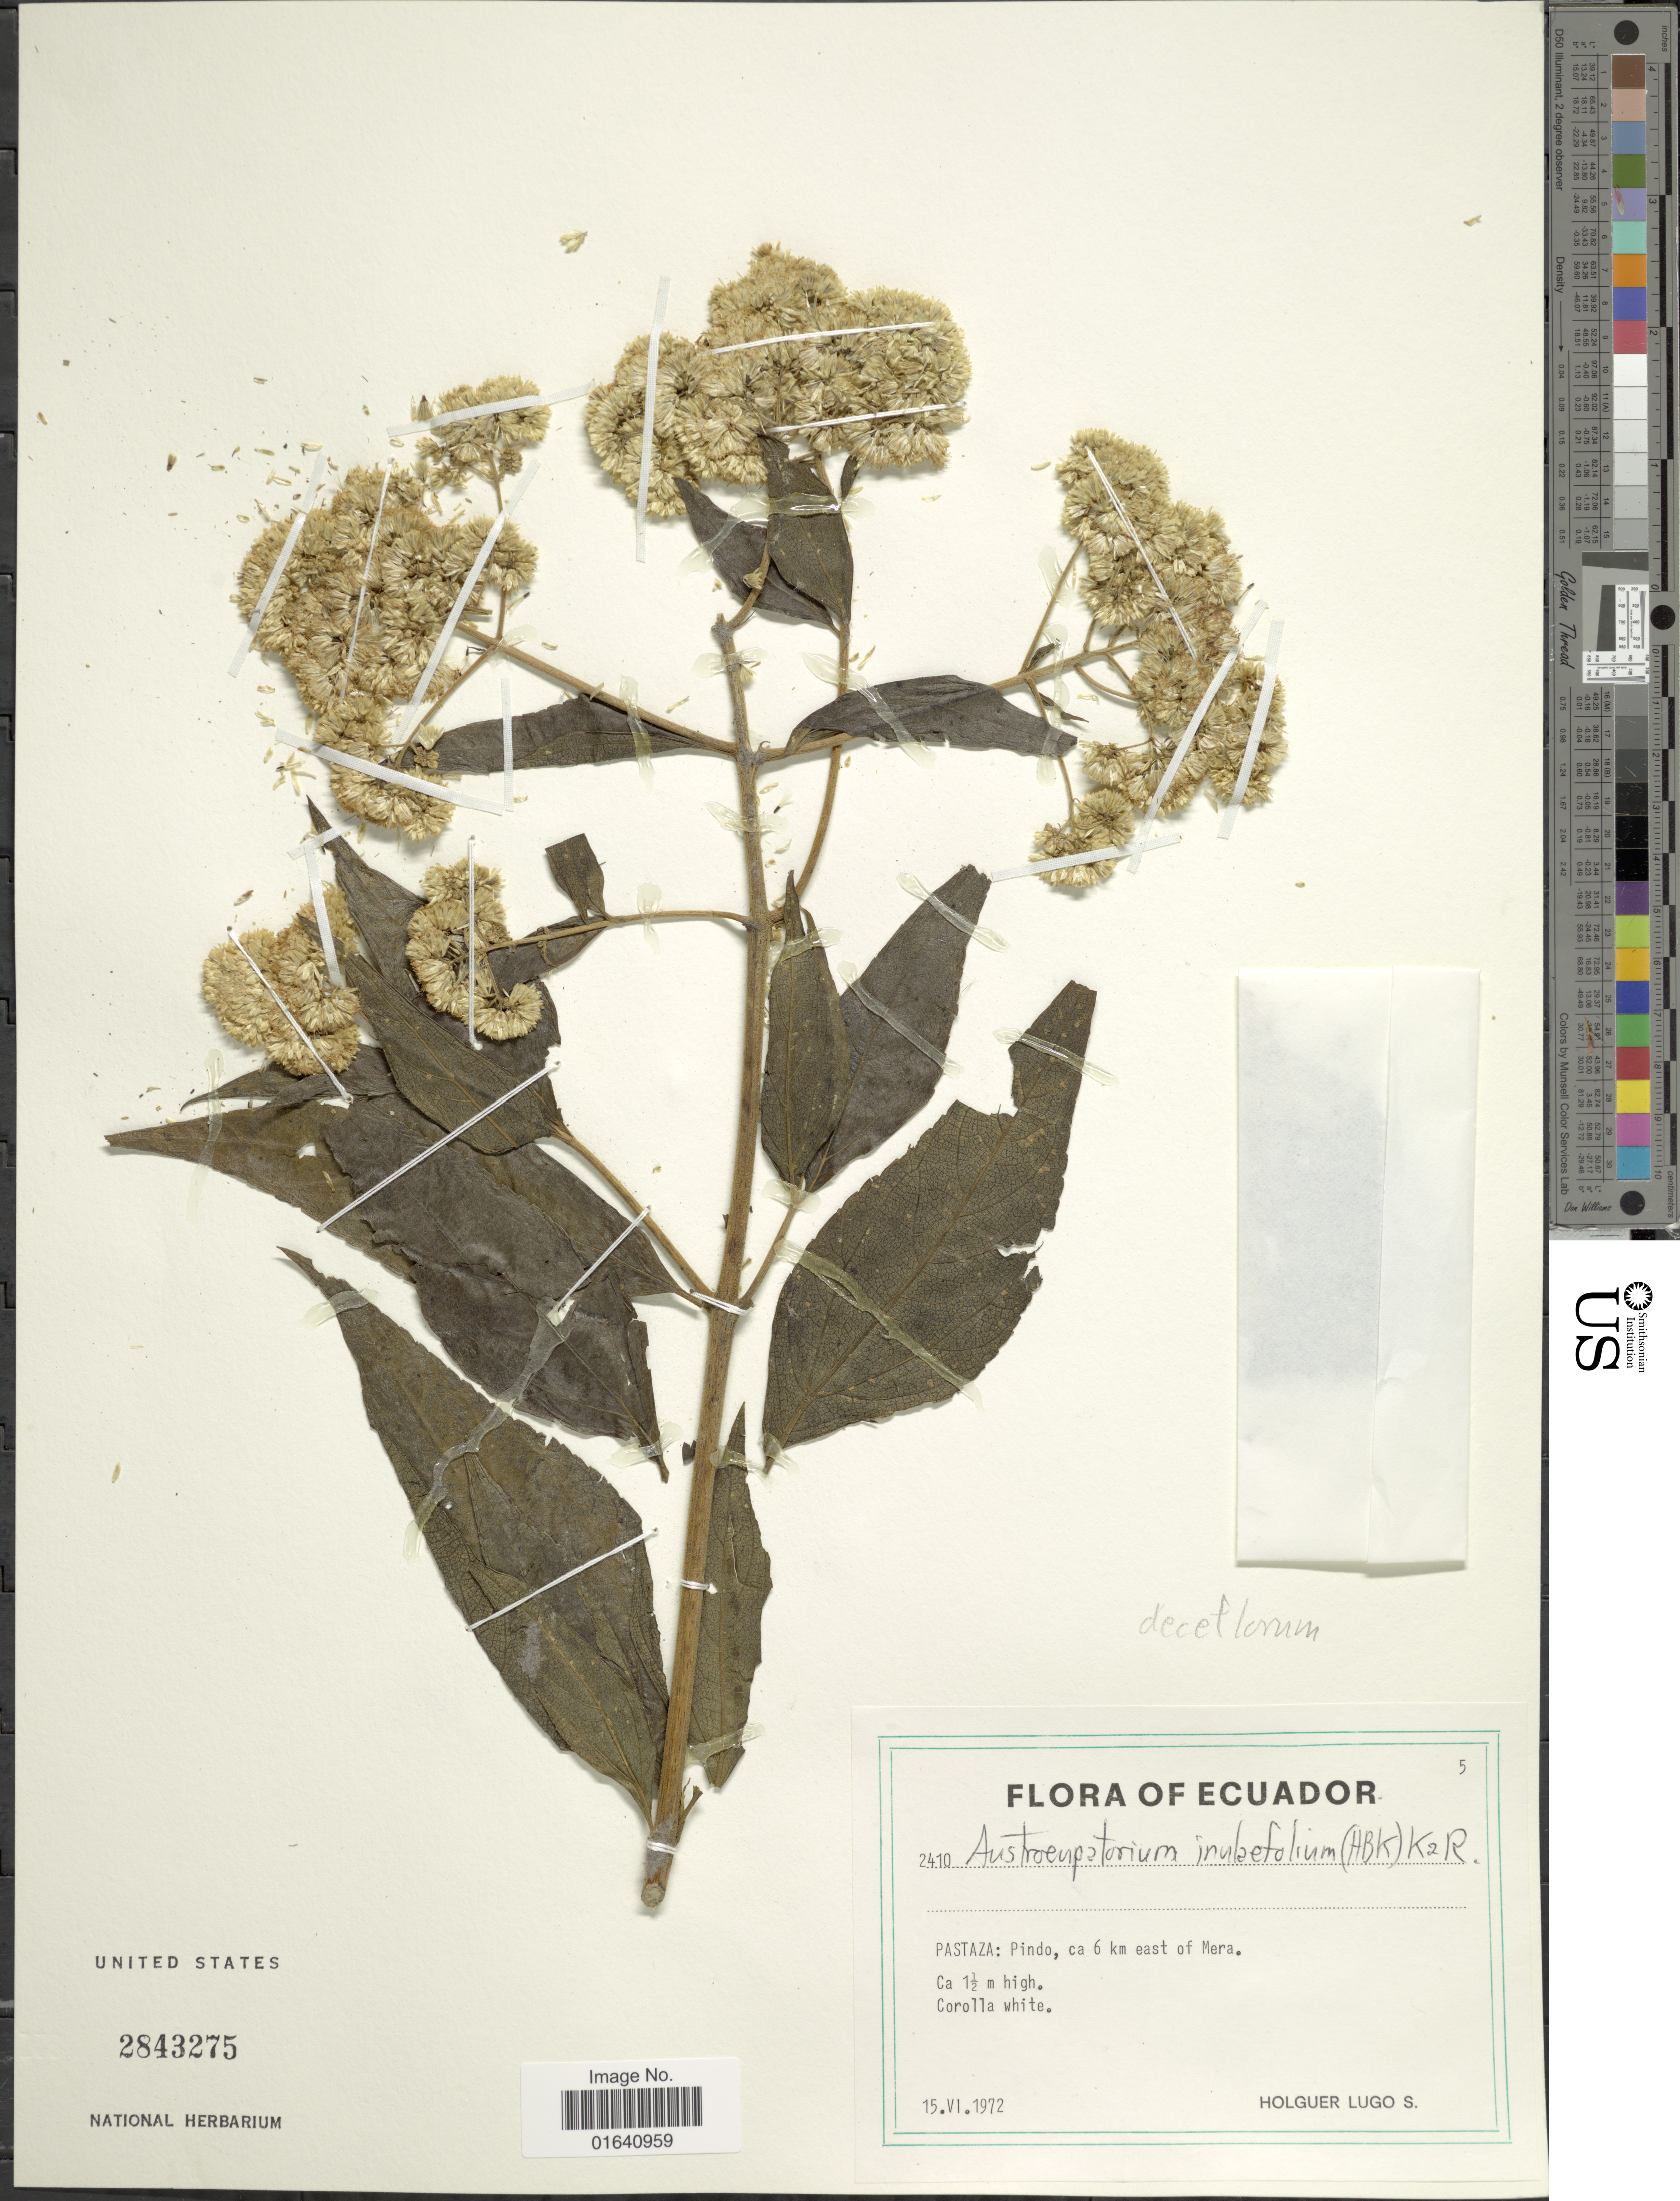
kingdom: Plantae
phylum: Tracheophyta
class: Magnoliopsida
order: Asterales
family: Asteraceae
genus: Austroeupatorium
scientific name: Austroeupatorium decemflorum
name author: (DC.) R.M. King & H. Rob.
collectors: H. Lugo S.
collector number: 2410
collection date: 1972-06-15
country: Ecuador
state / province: Pastaza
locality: Pindo, ca 6 km east of Mera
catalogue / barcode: US 2843275